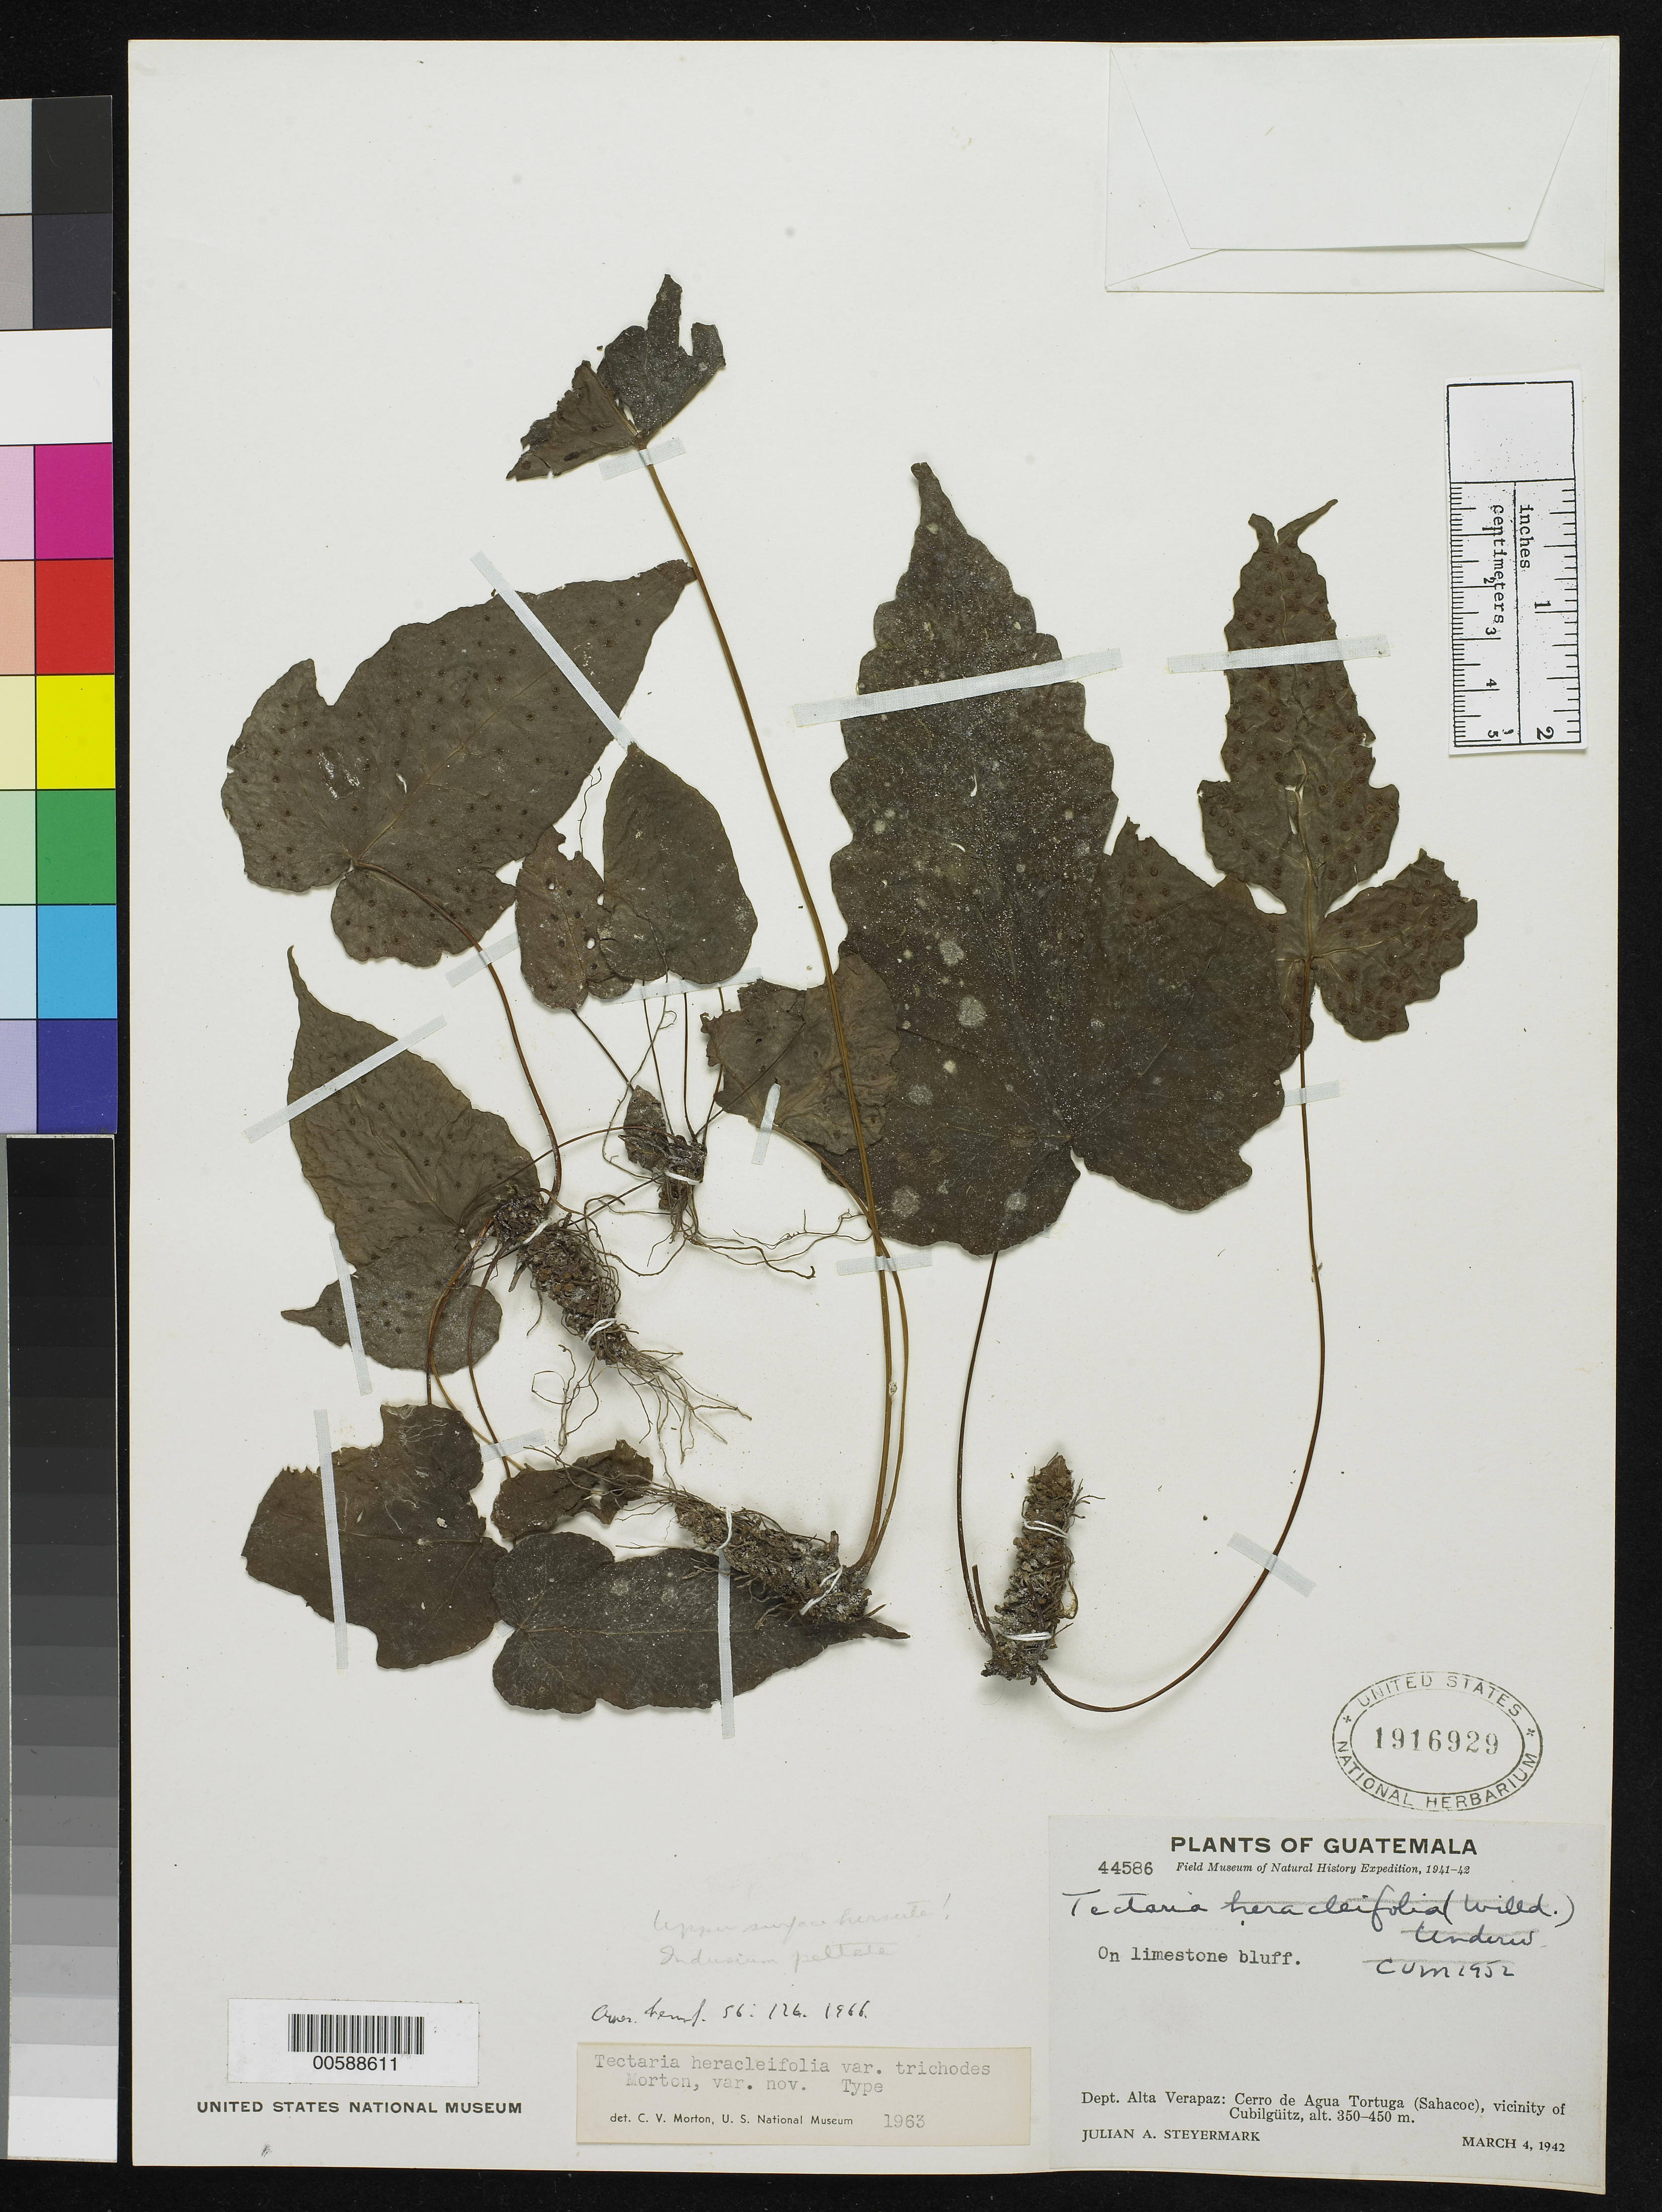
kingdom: Plantae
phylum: Tracheophyta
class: Polypodiopsida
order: Polypodiales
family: Tectariaceae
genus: Tectaria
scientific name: Tectaria heracleifolia var. trichodes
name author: C.V. Morton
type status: Holotype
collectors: J. Steyermark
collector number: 44586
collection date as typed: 04 Mar 1942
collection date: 1942-03-04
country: Guatemala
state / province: Alta Verapaz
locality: Cerro de Agua Tortuga (Sahacoc), vicinity of Cubilquitz.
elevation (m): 350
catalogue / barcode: US 1916929